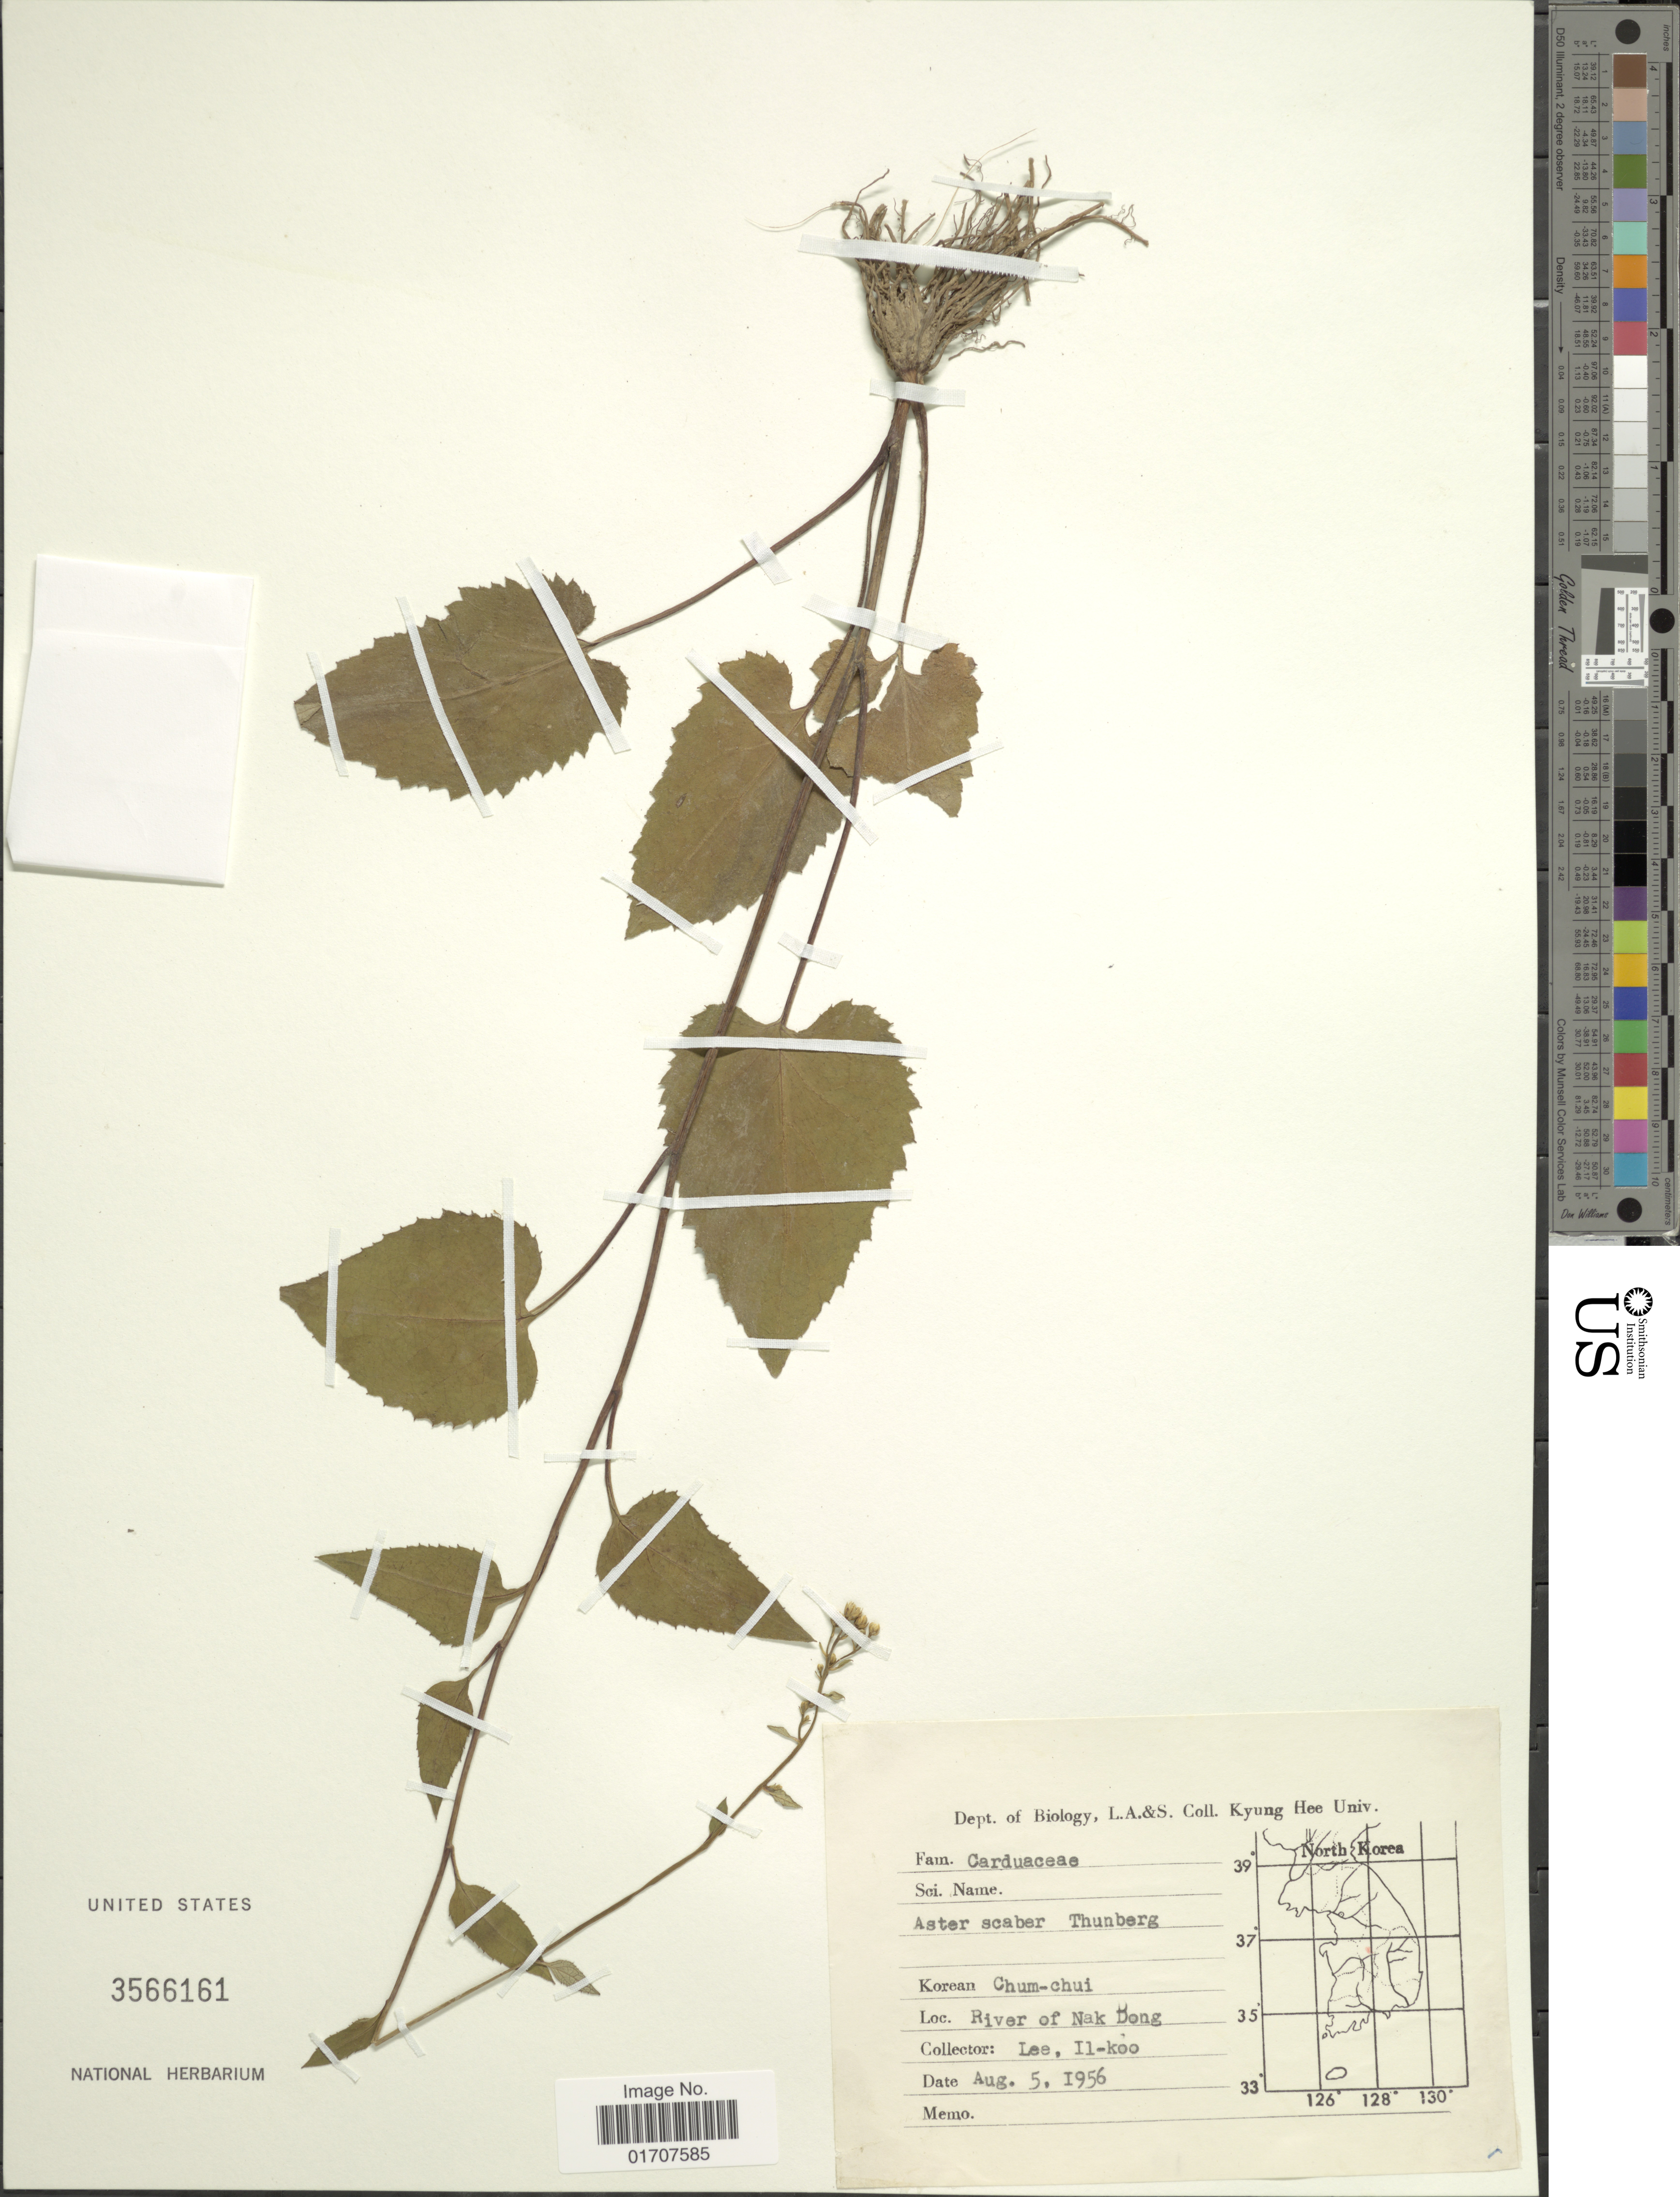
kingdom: Plantae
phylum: Tracheophyta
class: Magnoliopsida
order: Asterales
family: Asteraceae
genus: Doellingeria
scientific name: Doellingeria scaber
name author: (Thunb.) Nees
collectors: I. Lee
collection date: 1956-08-05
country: South Korea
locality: River of Nak Bong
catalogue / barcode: US 3566161